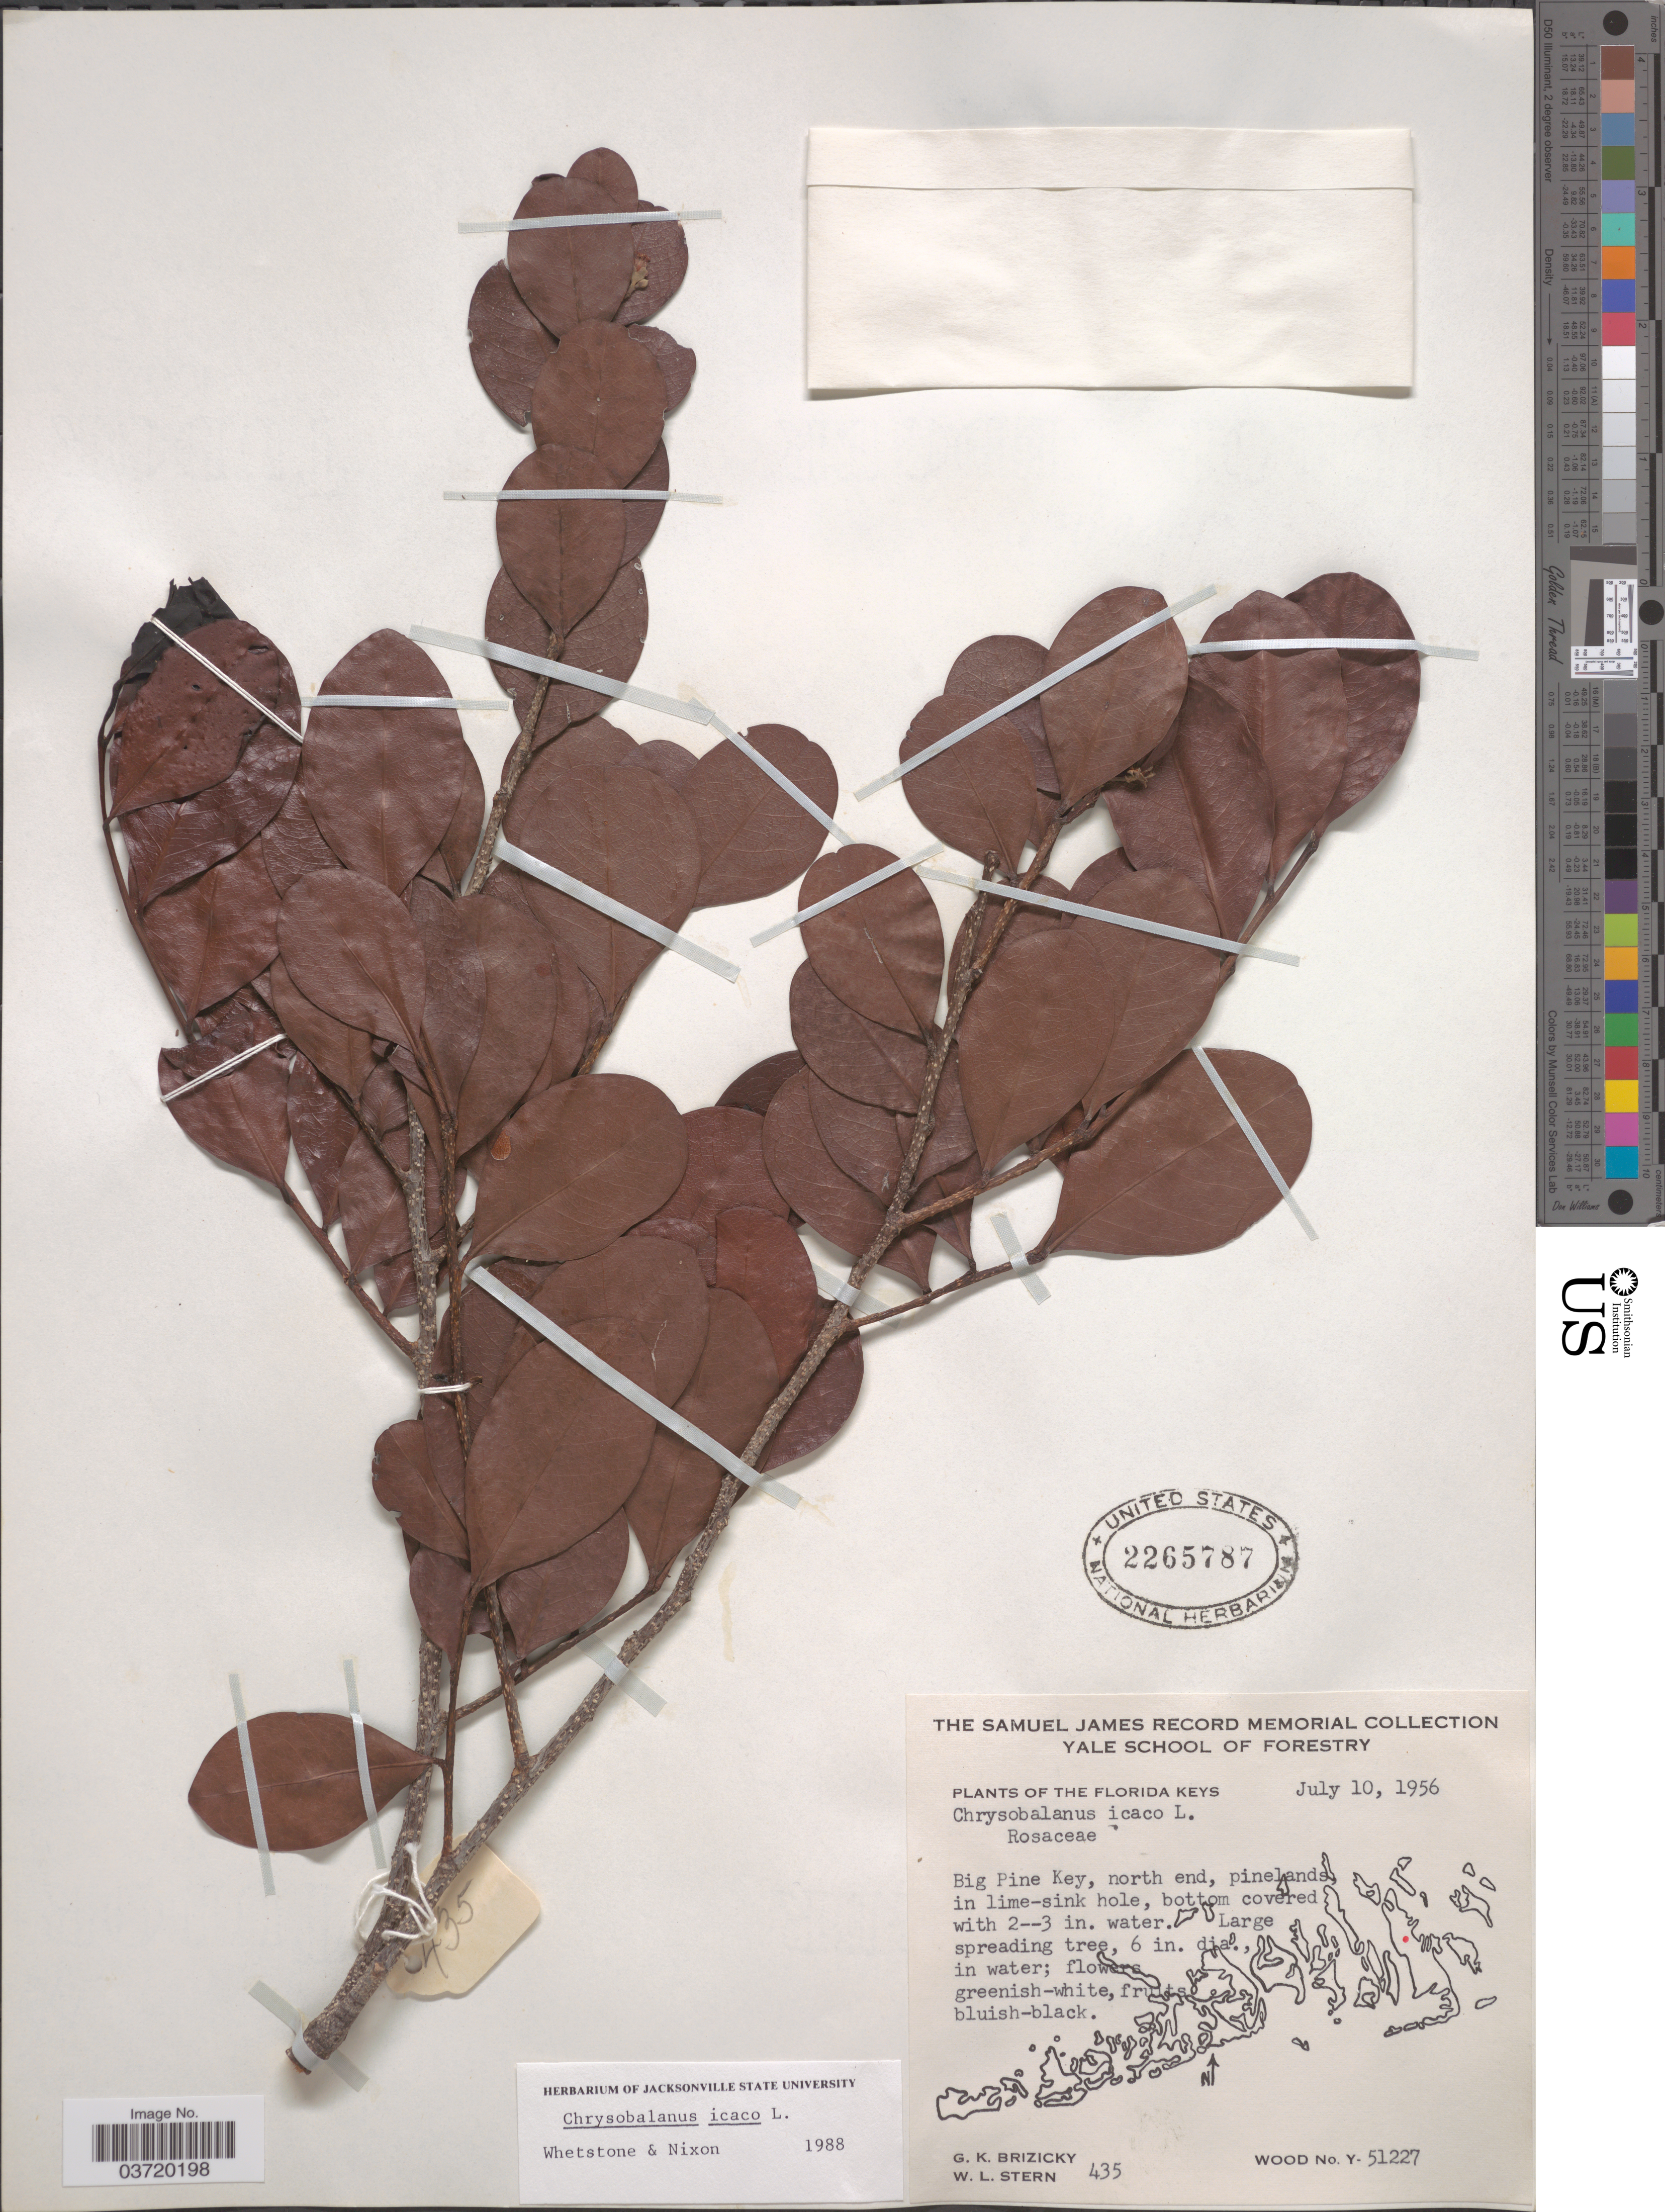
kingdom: Plantae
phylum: Tracheophyta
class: Magnoliopsida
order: Malpighiales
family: Chrysobalanaceae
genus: Chrysobalanus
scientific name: Chrysobalanus icaco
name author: L.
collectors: G. K. Brizicky & W. L. Stern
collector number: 435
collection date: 1956-07-10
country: United States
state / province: Florida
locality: Florida Keys. Big Pine Key, north end, Pinelands, in lime-sink hole, bottom covered with 2--3 in. water.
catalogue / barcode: US 2265787